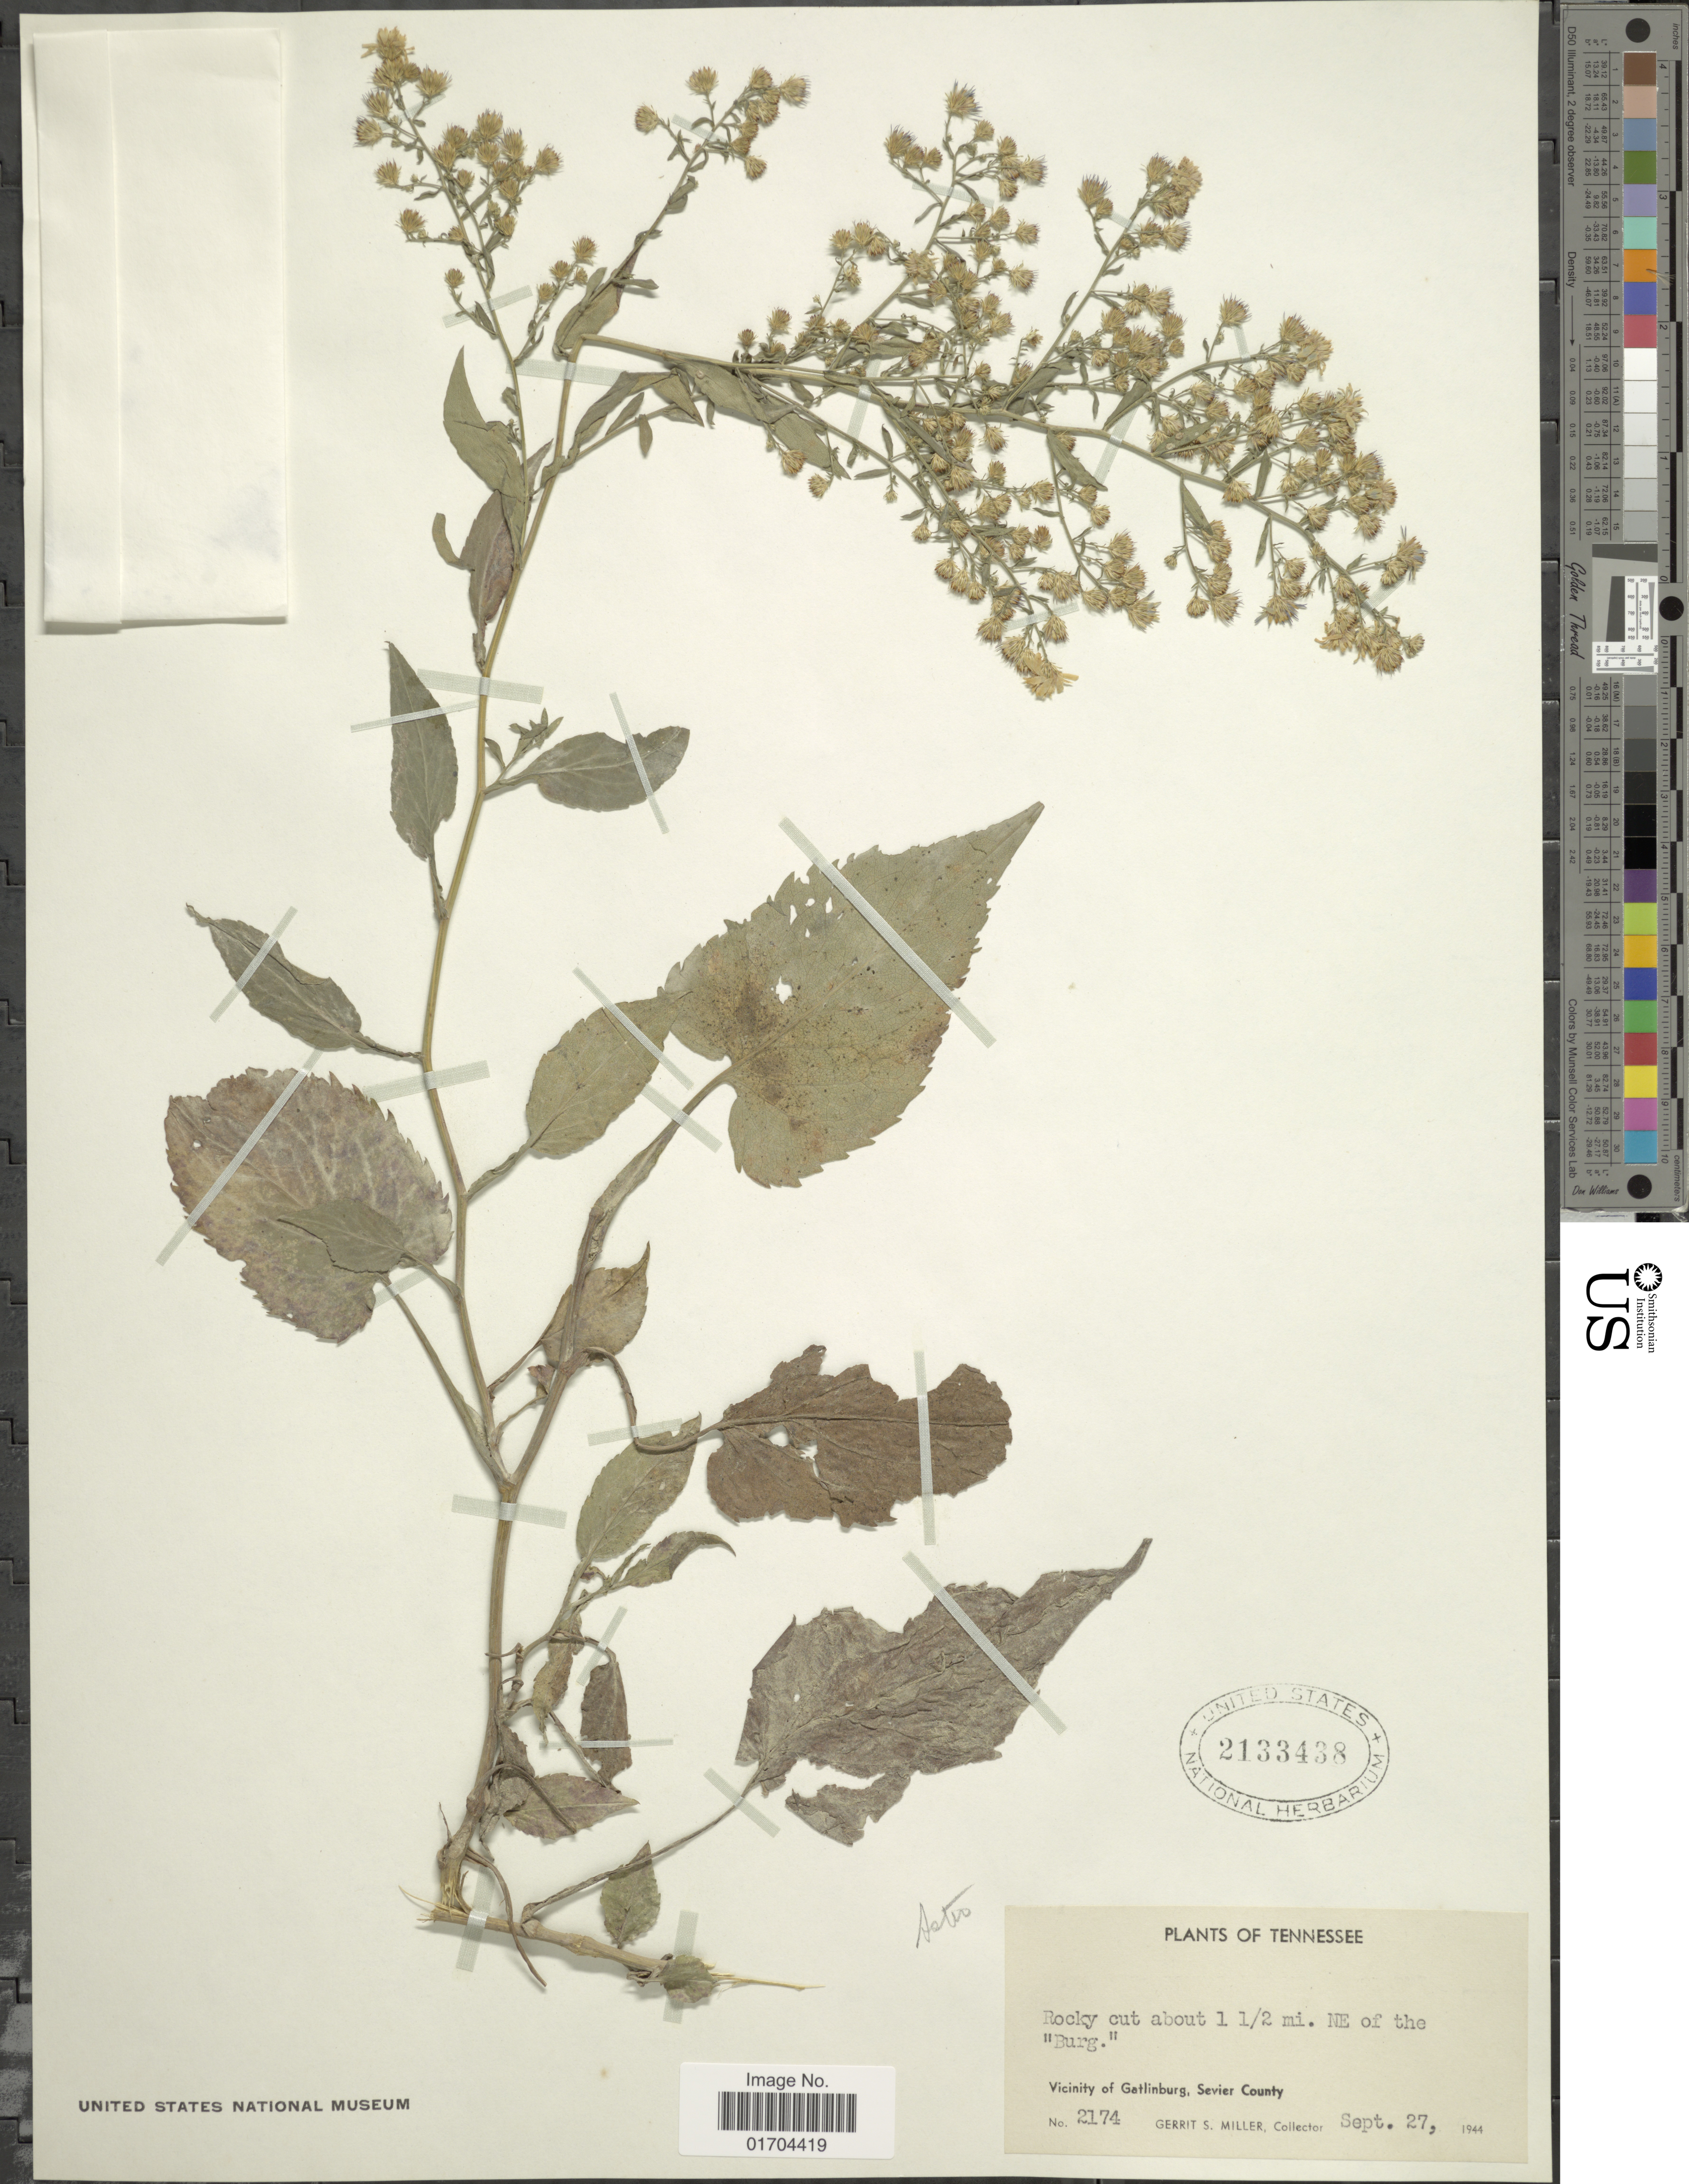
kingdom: Plantae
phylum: Tracheophyta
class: Magnoliopsida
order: Asterales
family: Asteraceae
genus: Symphyotrichum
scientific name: Symphyotrichum sp.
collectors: G. S. Miller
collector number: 2174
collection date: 1944-09-27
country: United States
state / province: Tennessee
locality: About 1½ mi. NE of the Burg, Vicinity of Gatlinburg, Sevier County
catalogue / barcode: US 2133438